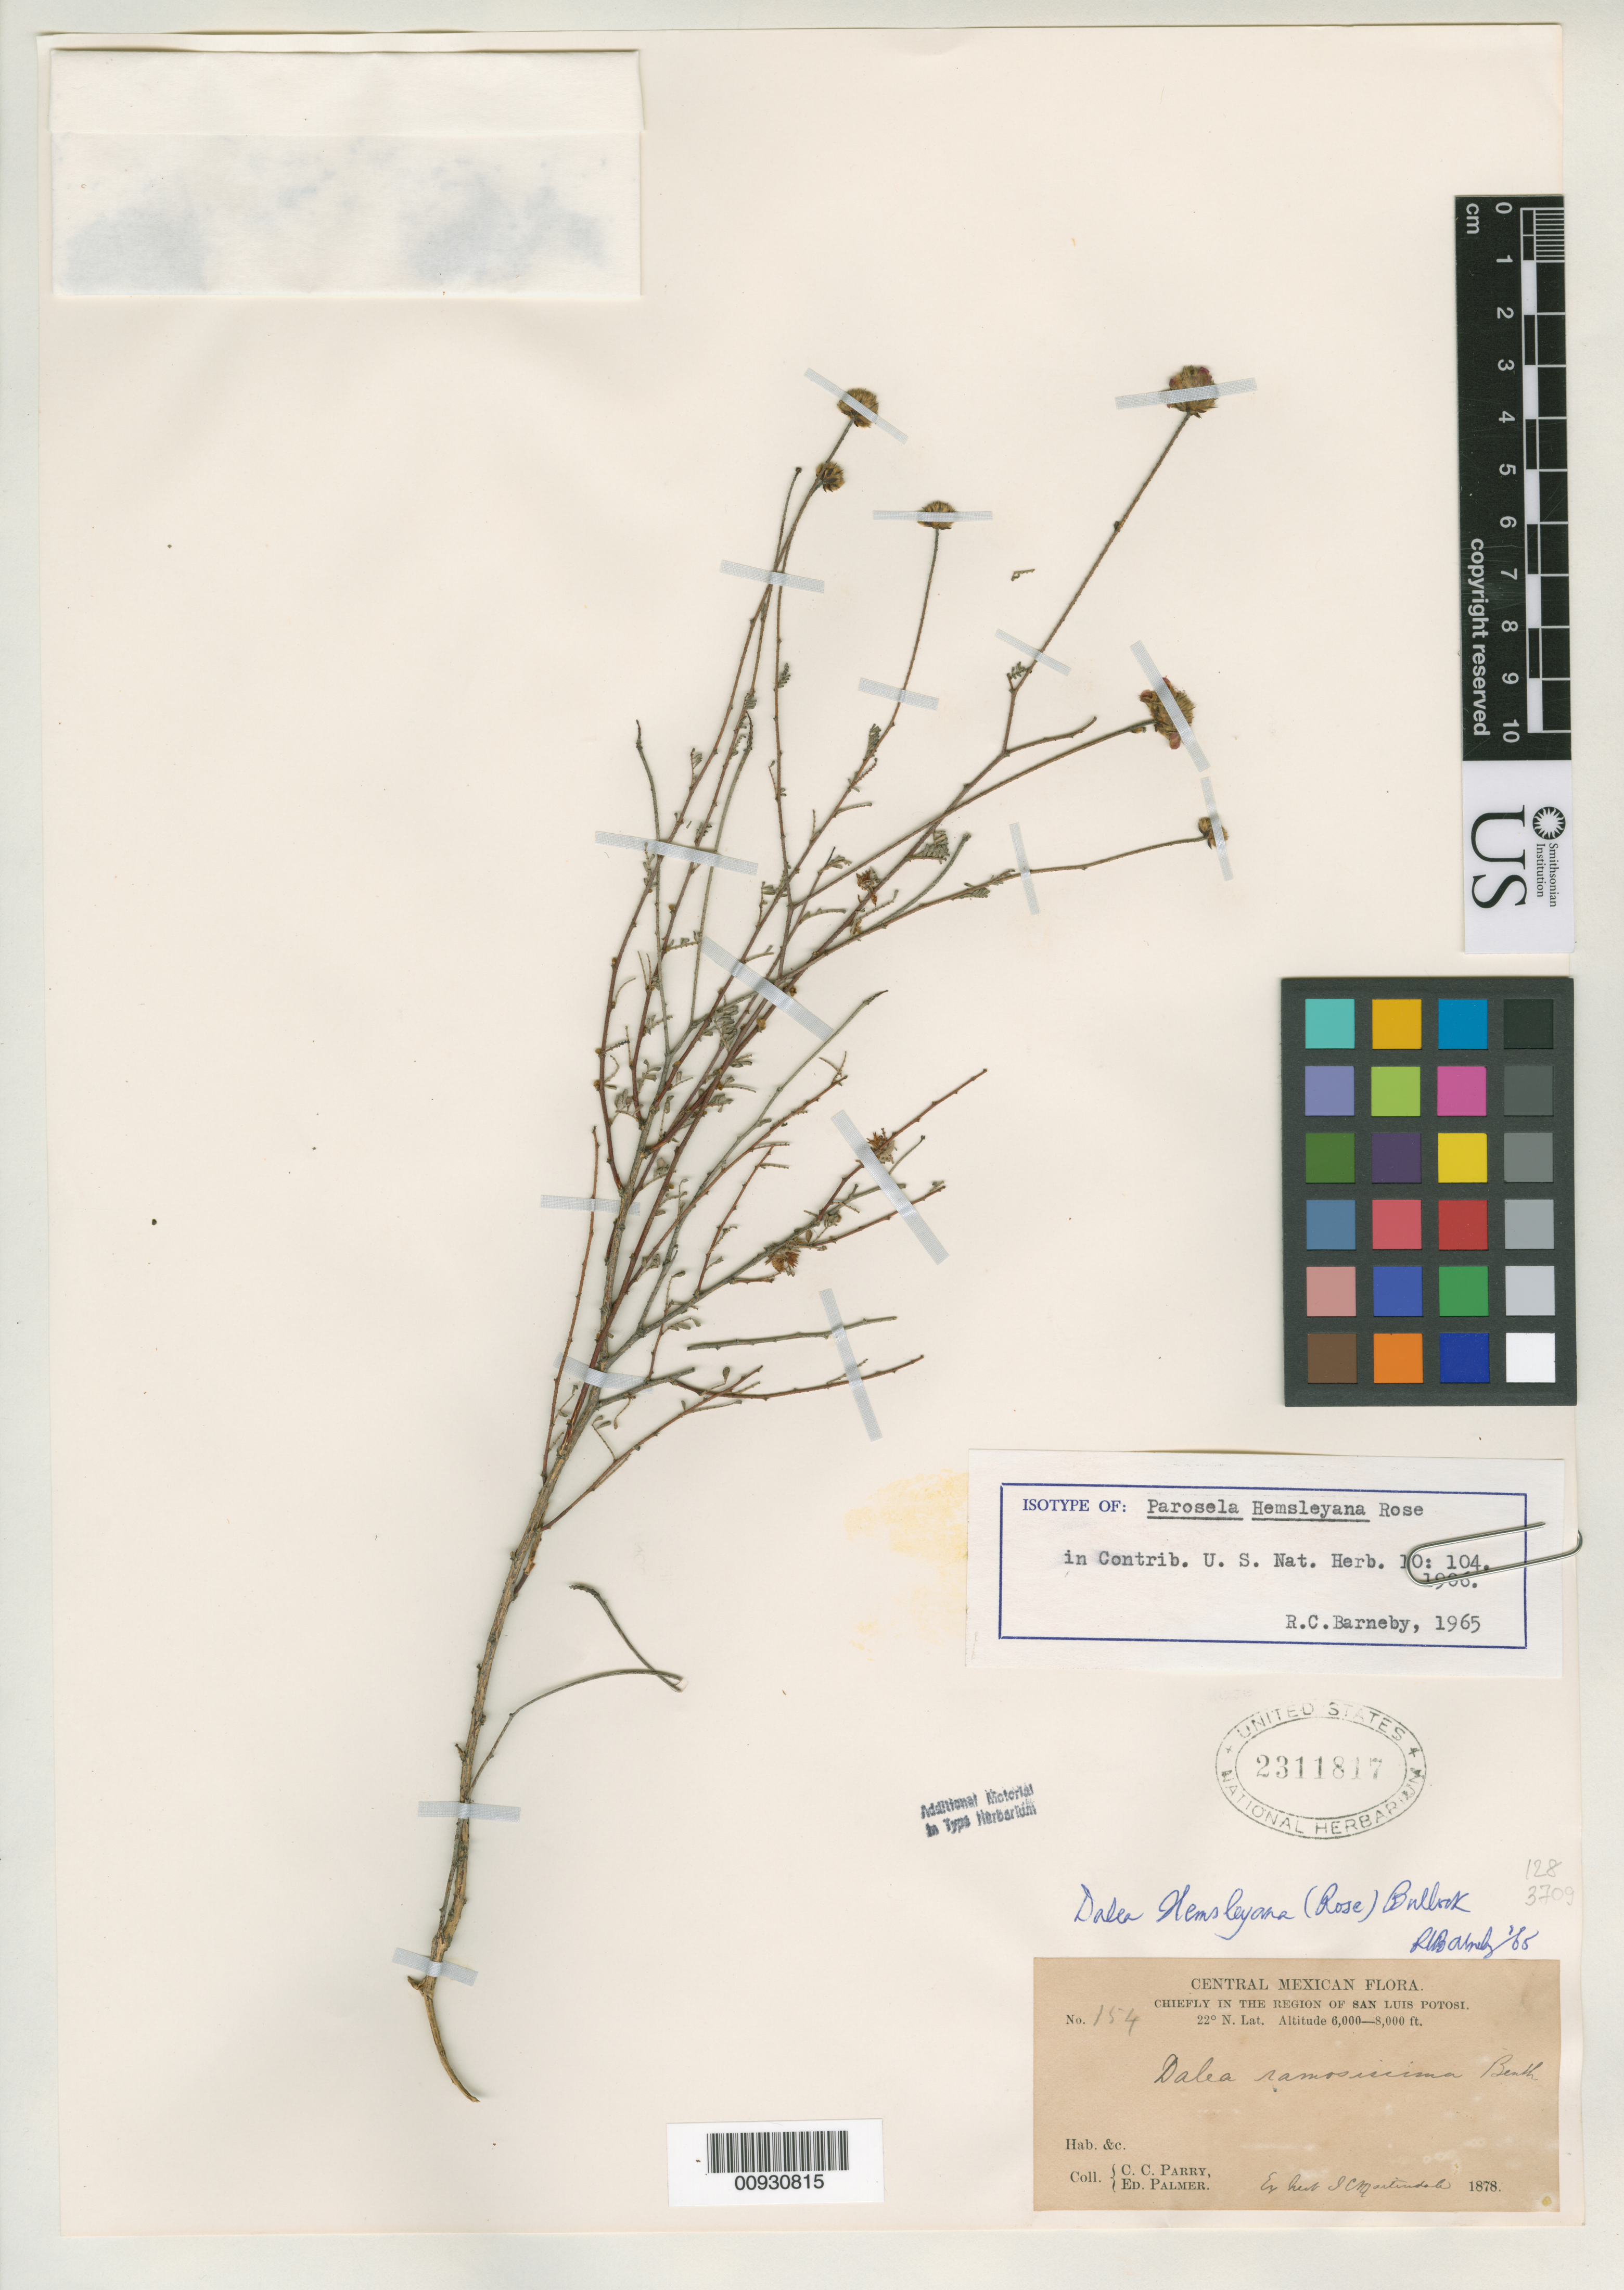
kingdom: Plantae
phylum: Tracheophyta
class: Magnoliopsida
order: Fabales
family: Fabaceae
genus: Parosela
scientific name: Parosela hemsleyana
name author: Rose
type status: Isotype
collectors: C. C. Parry & E. Palmer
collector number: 154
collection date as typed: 1878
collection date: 1878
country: Mexico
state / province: San Luis Potosí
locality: Near San Luis Potosí.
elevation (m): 1829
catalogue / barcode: US 2311817